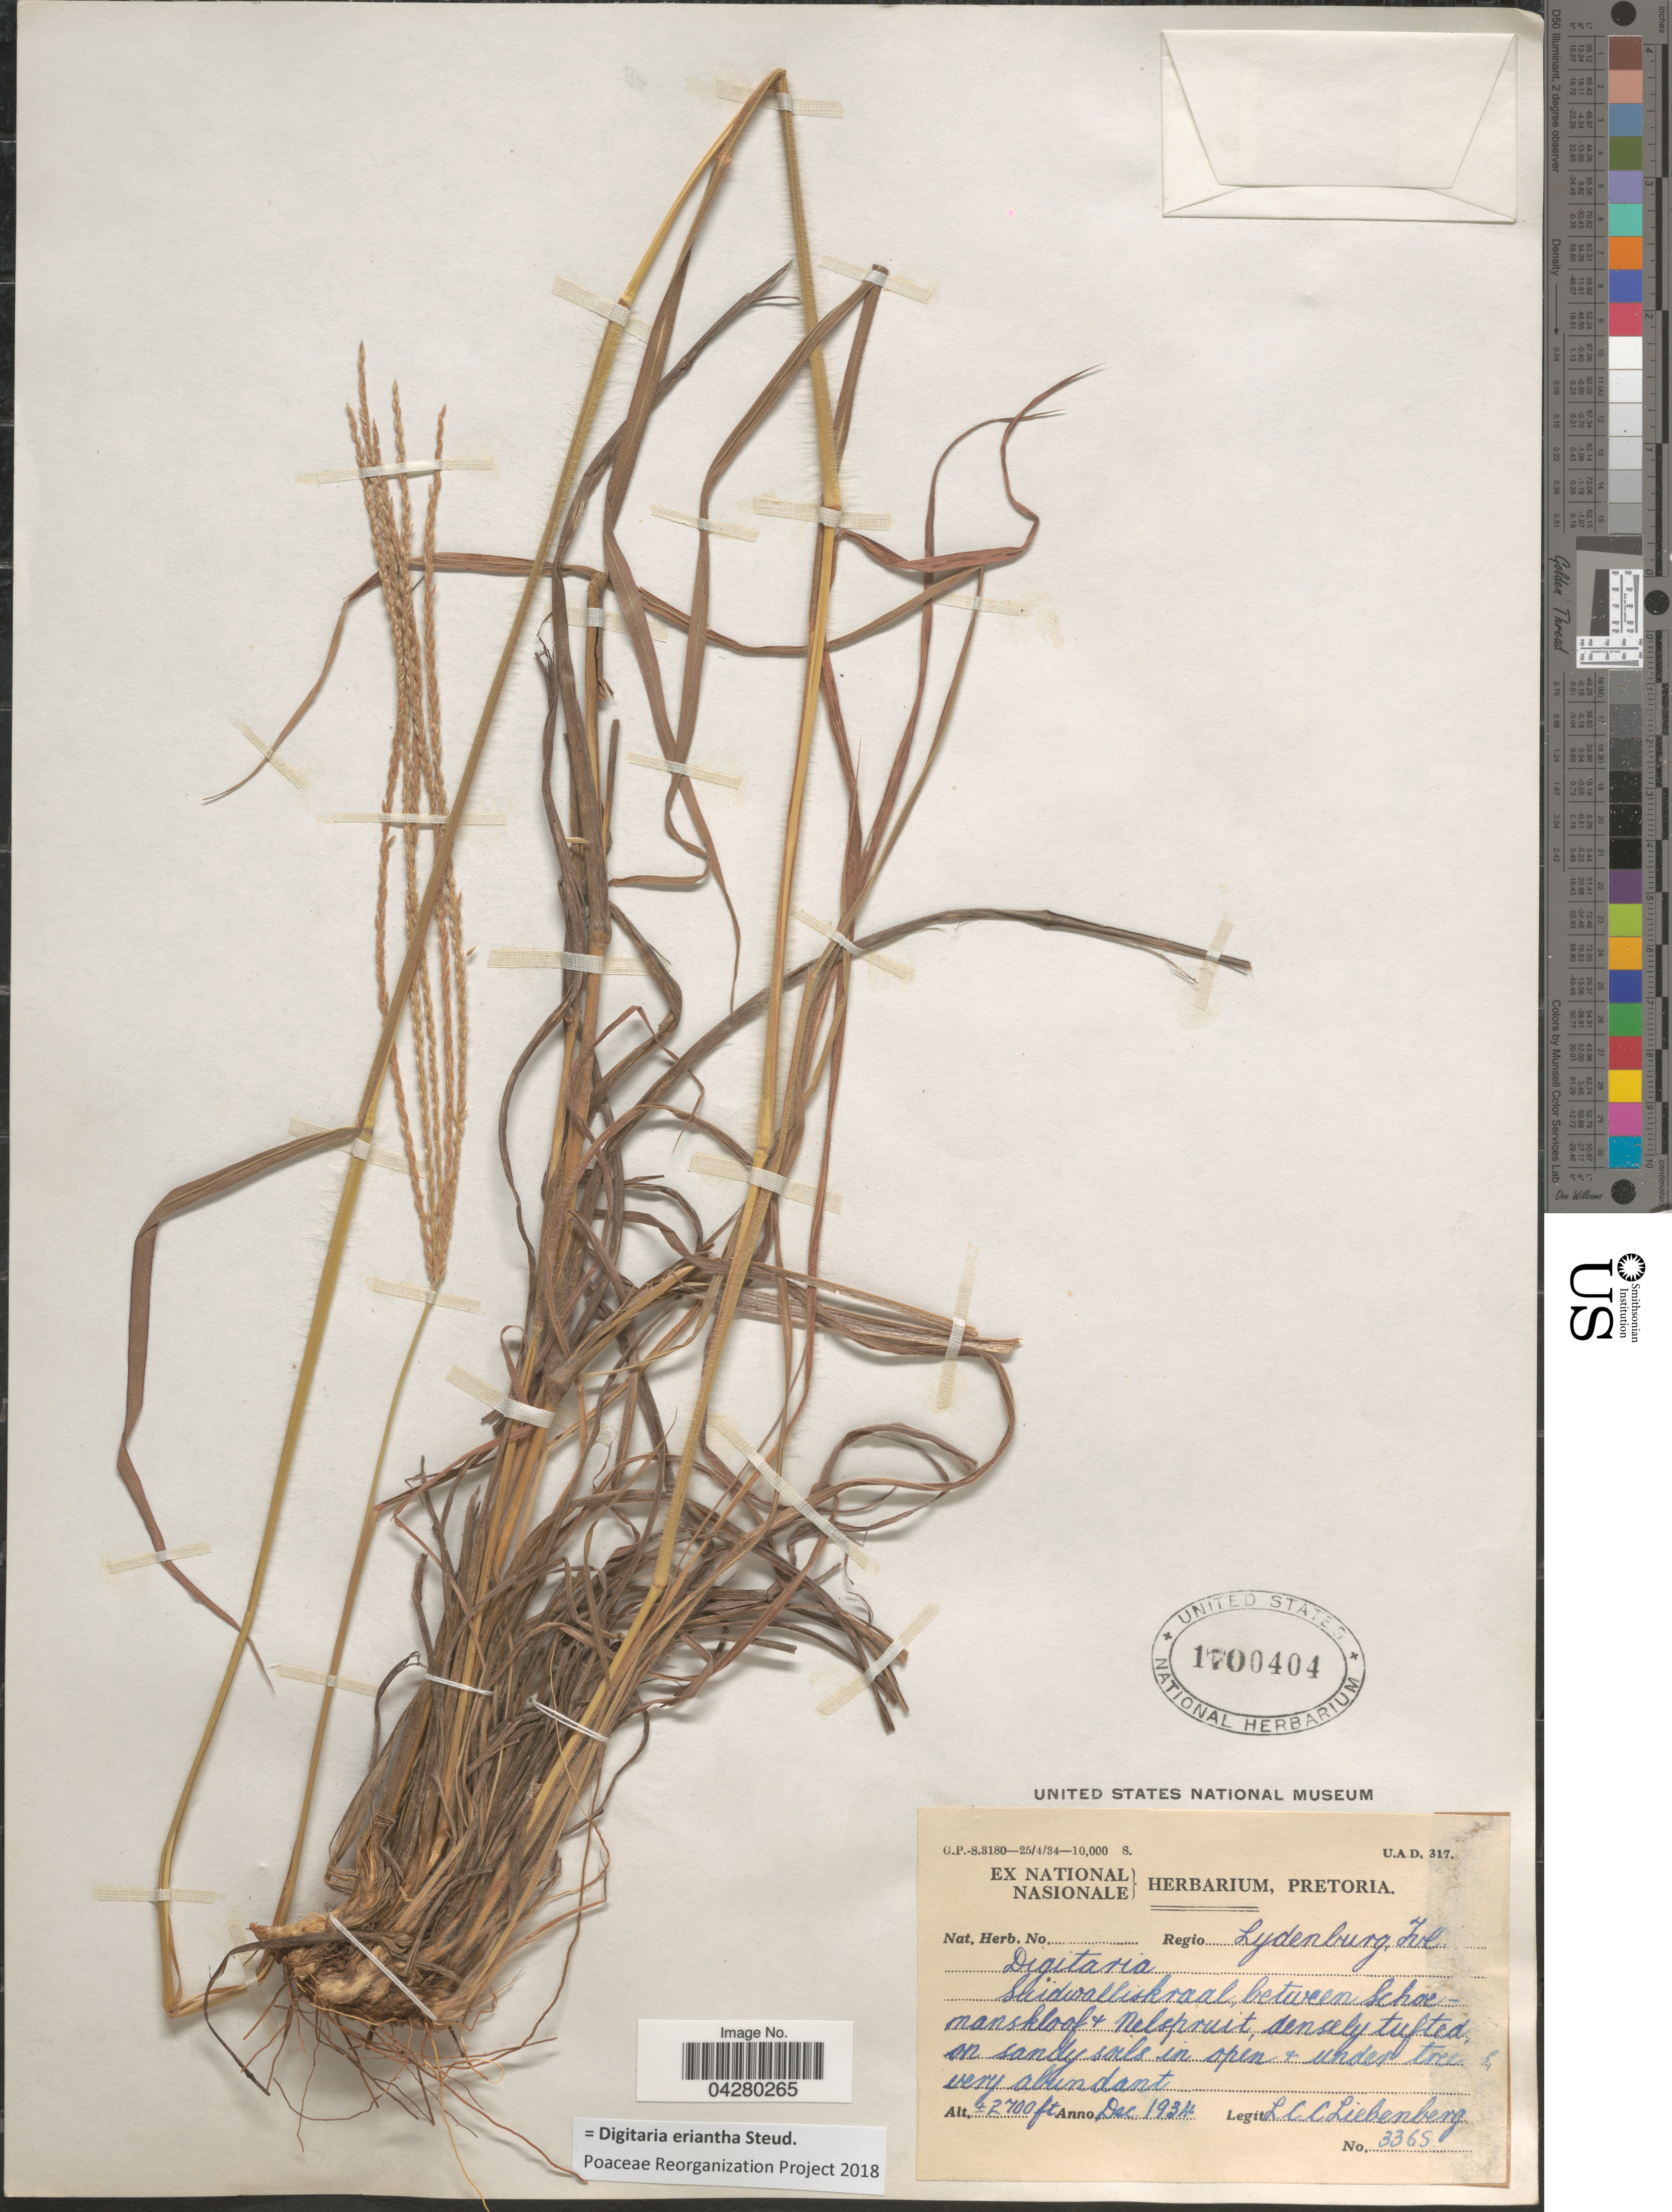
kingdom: Plantae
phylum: Tracheophyta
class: Liliopsida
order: Poales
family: Poaceae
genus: Digitaria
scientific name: Digitaria eriantha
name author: Steud.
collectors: L. Liebenberg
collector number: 3365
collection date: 1934-12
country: South Africa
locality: Regio Lydenburg, Tvl. Sudwalliskraal, between Schoemanshof & Nelspruit.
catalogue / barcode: US 1700404